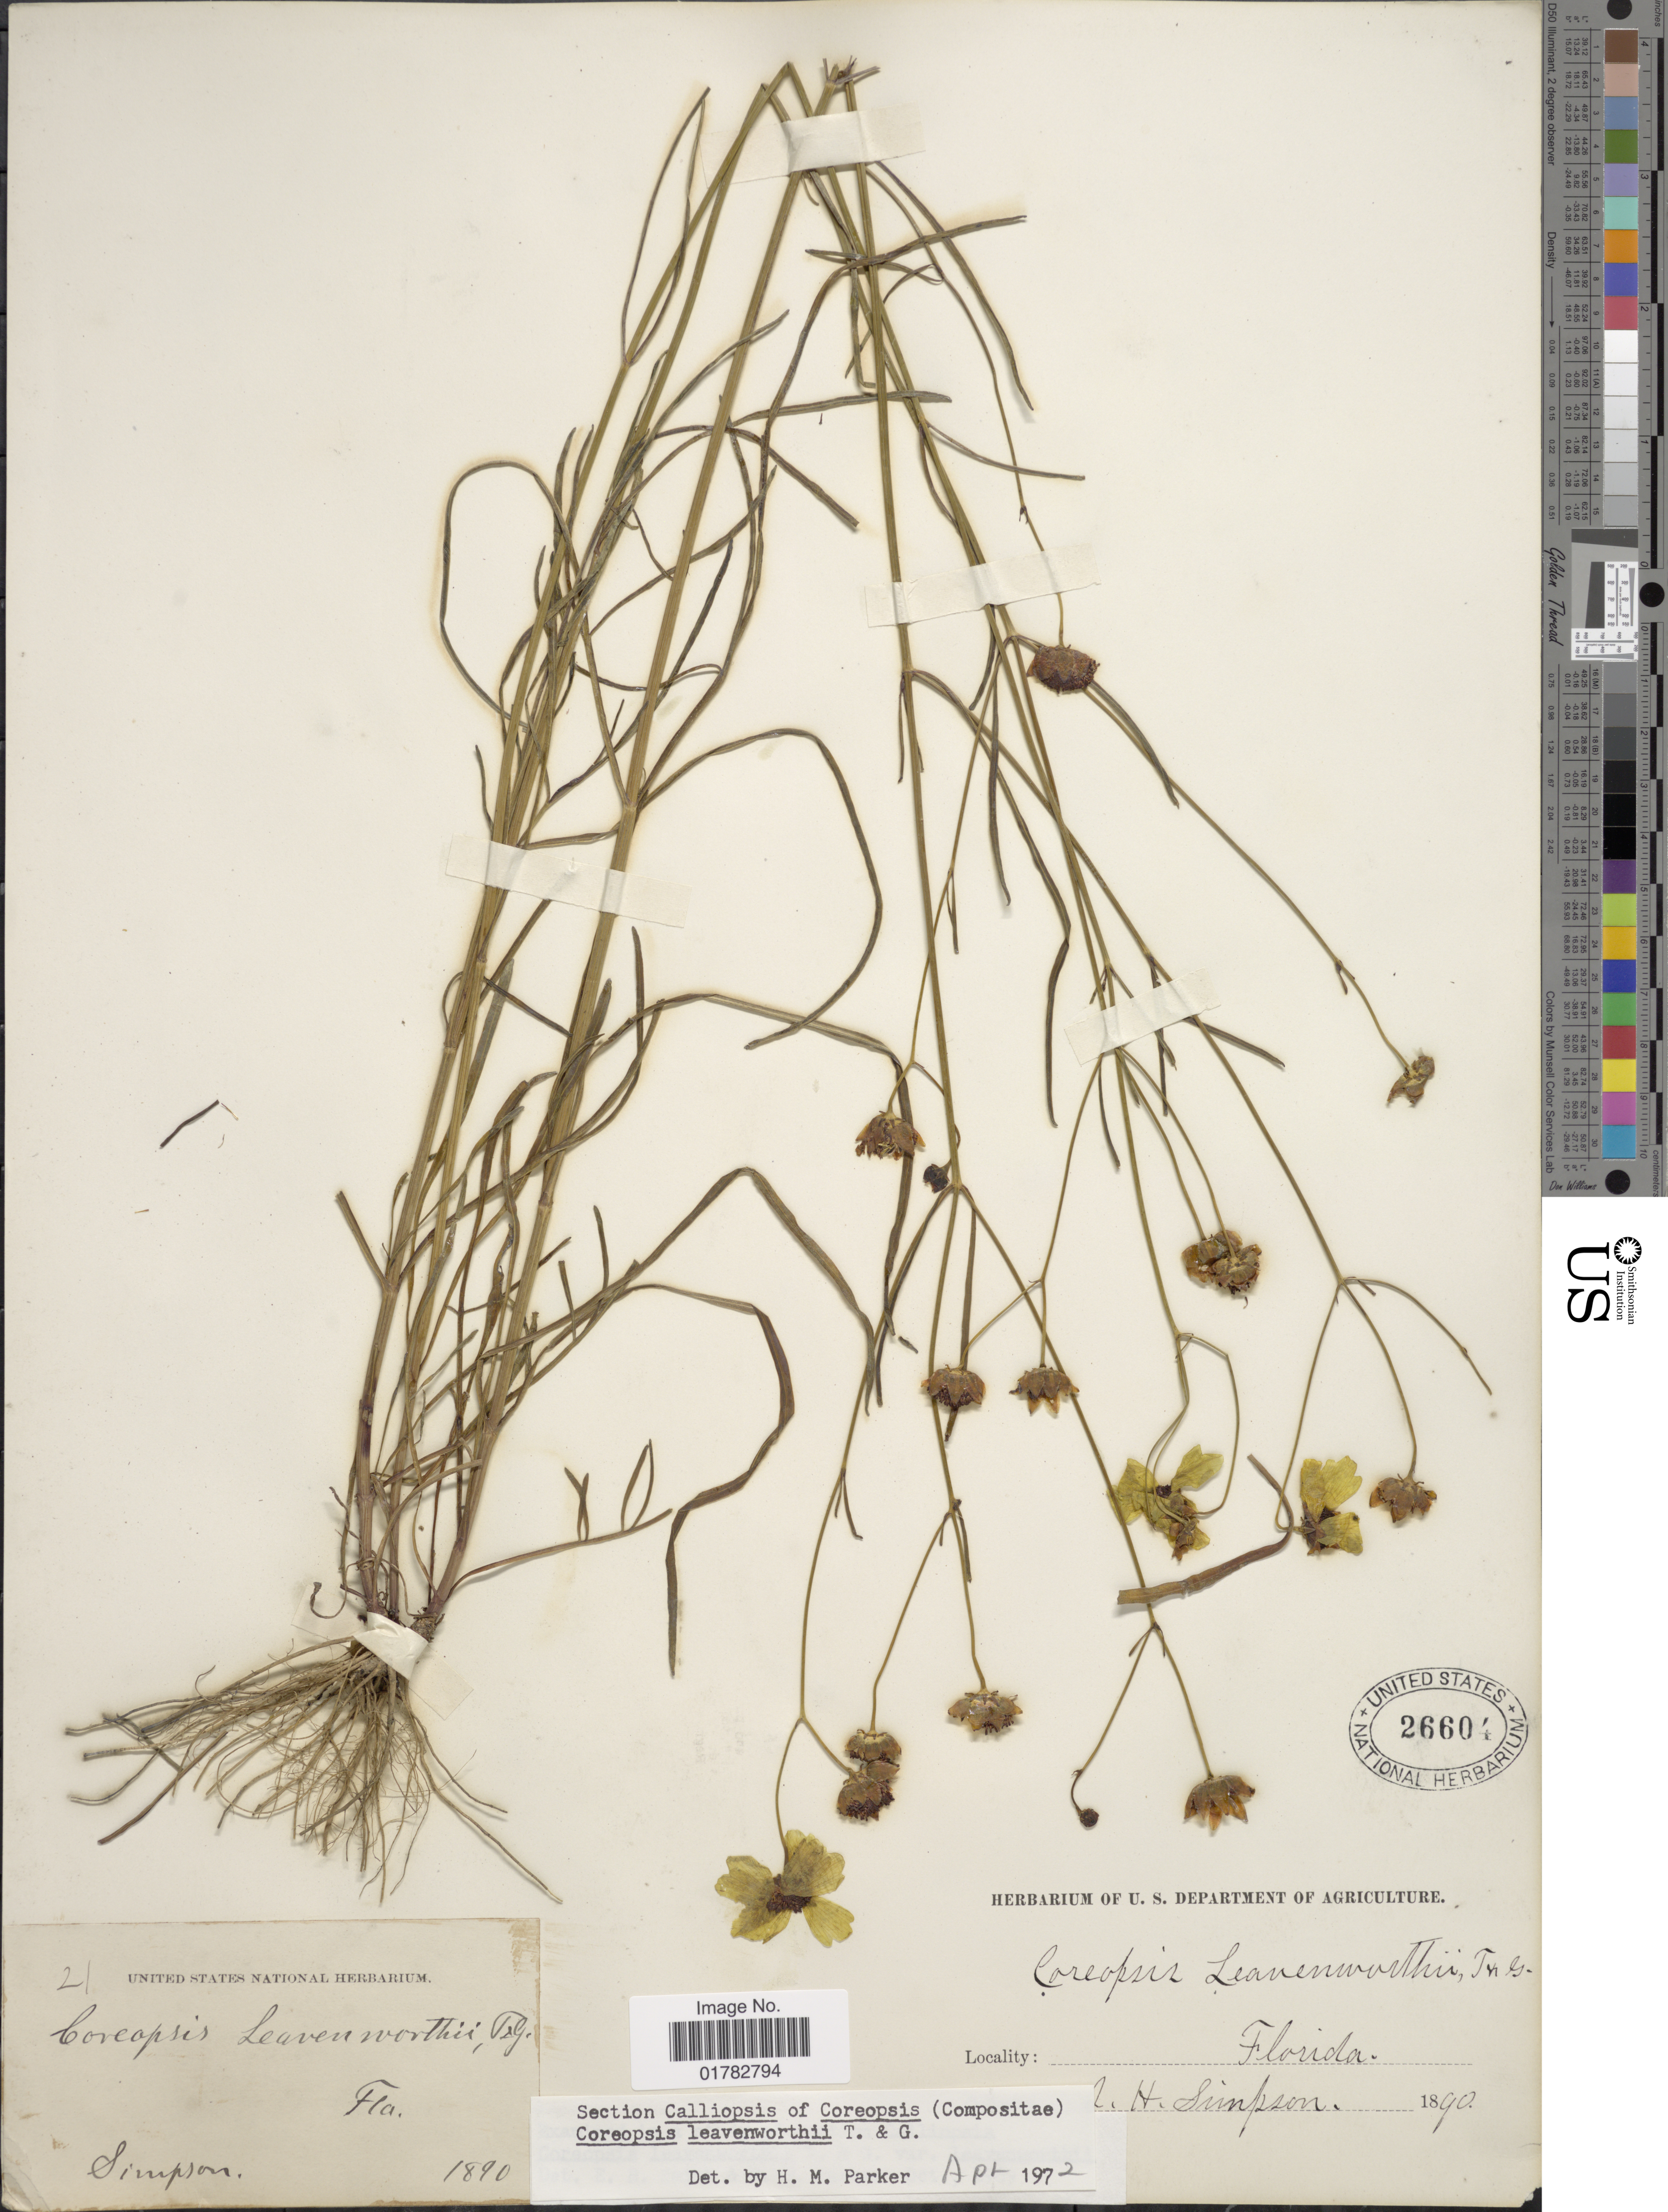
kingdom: Plantae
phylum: Tracheophyta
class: Magnoliopsida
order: Asterales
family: Asteraceae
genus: Coreopsis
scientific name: Coreopsis leavenworthii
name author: Torr. & A. Gray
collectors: J. H. Simpson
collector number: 21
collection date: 1890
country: United States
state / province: Florida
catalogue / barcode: US 26604